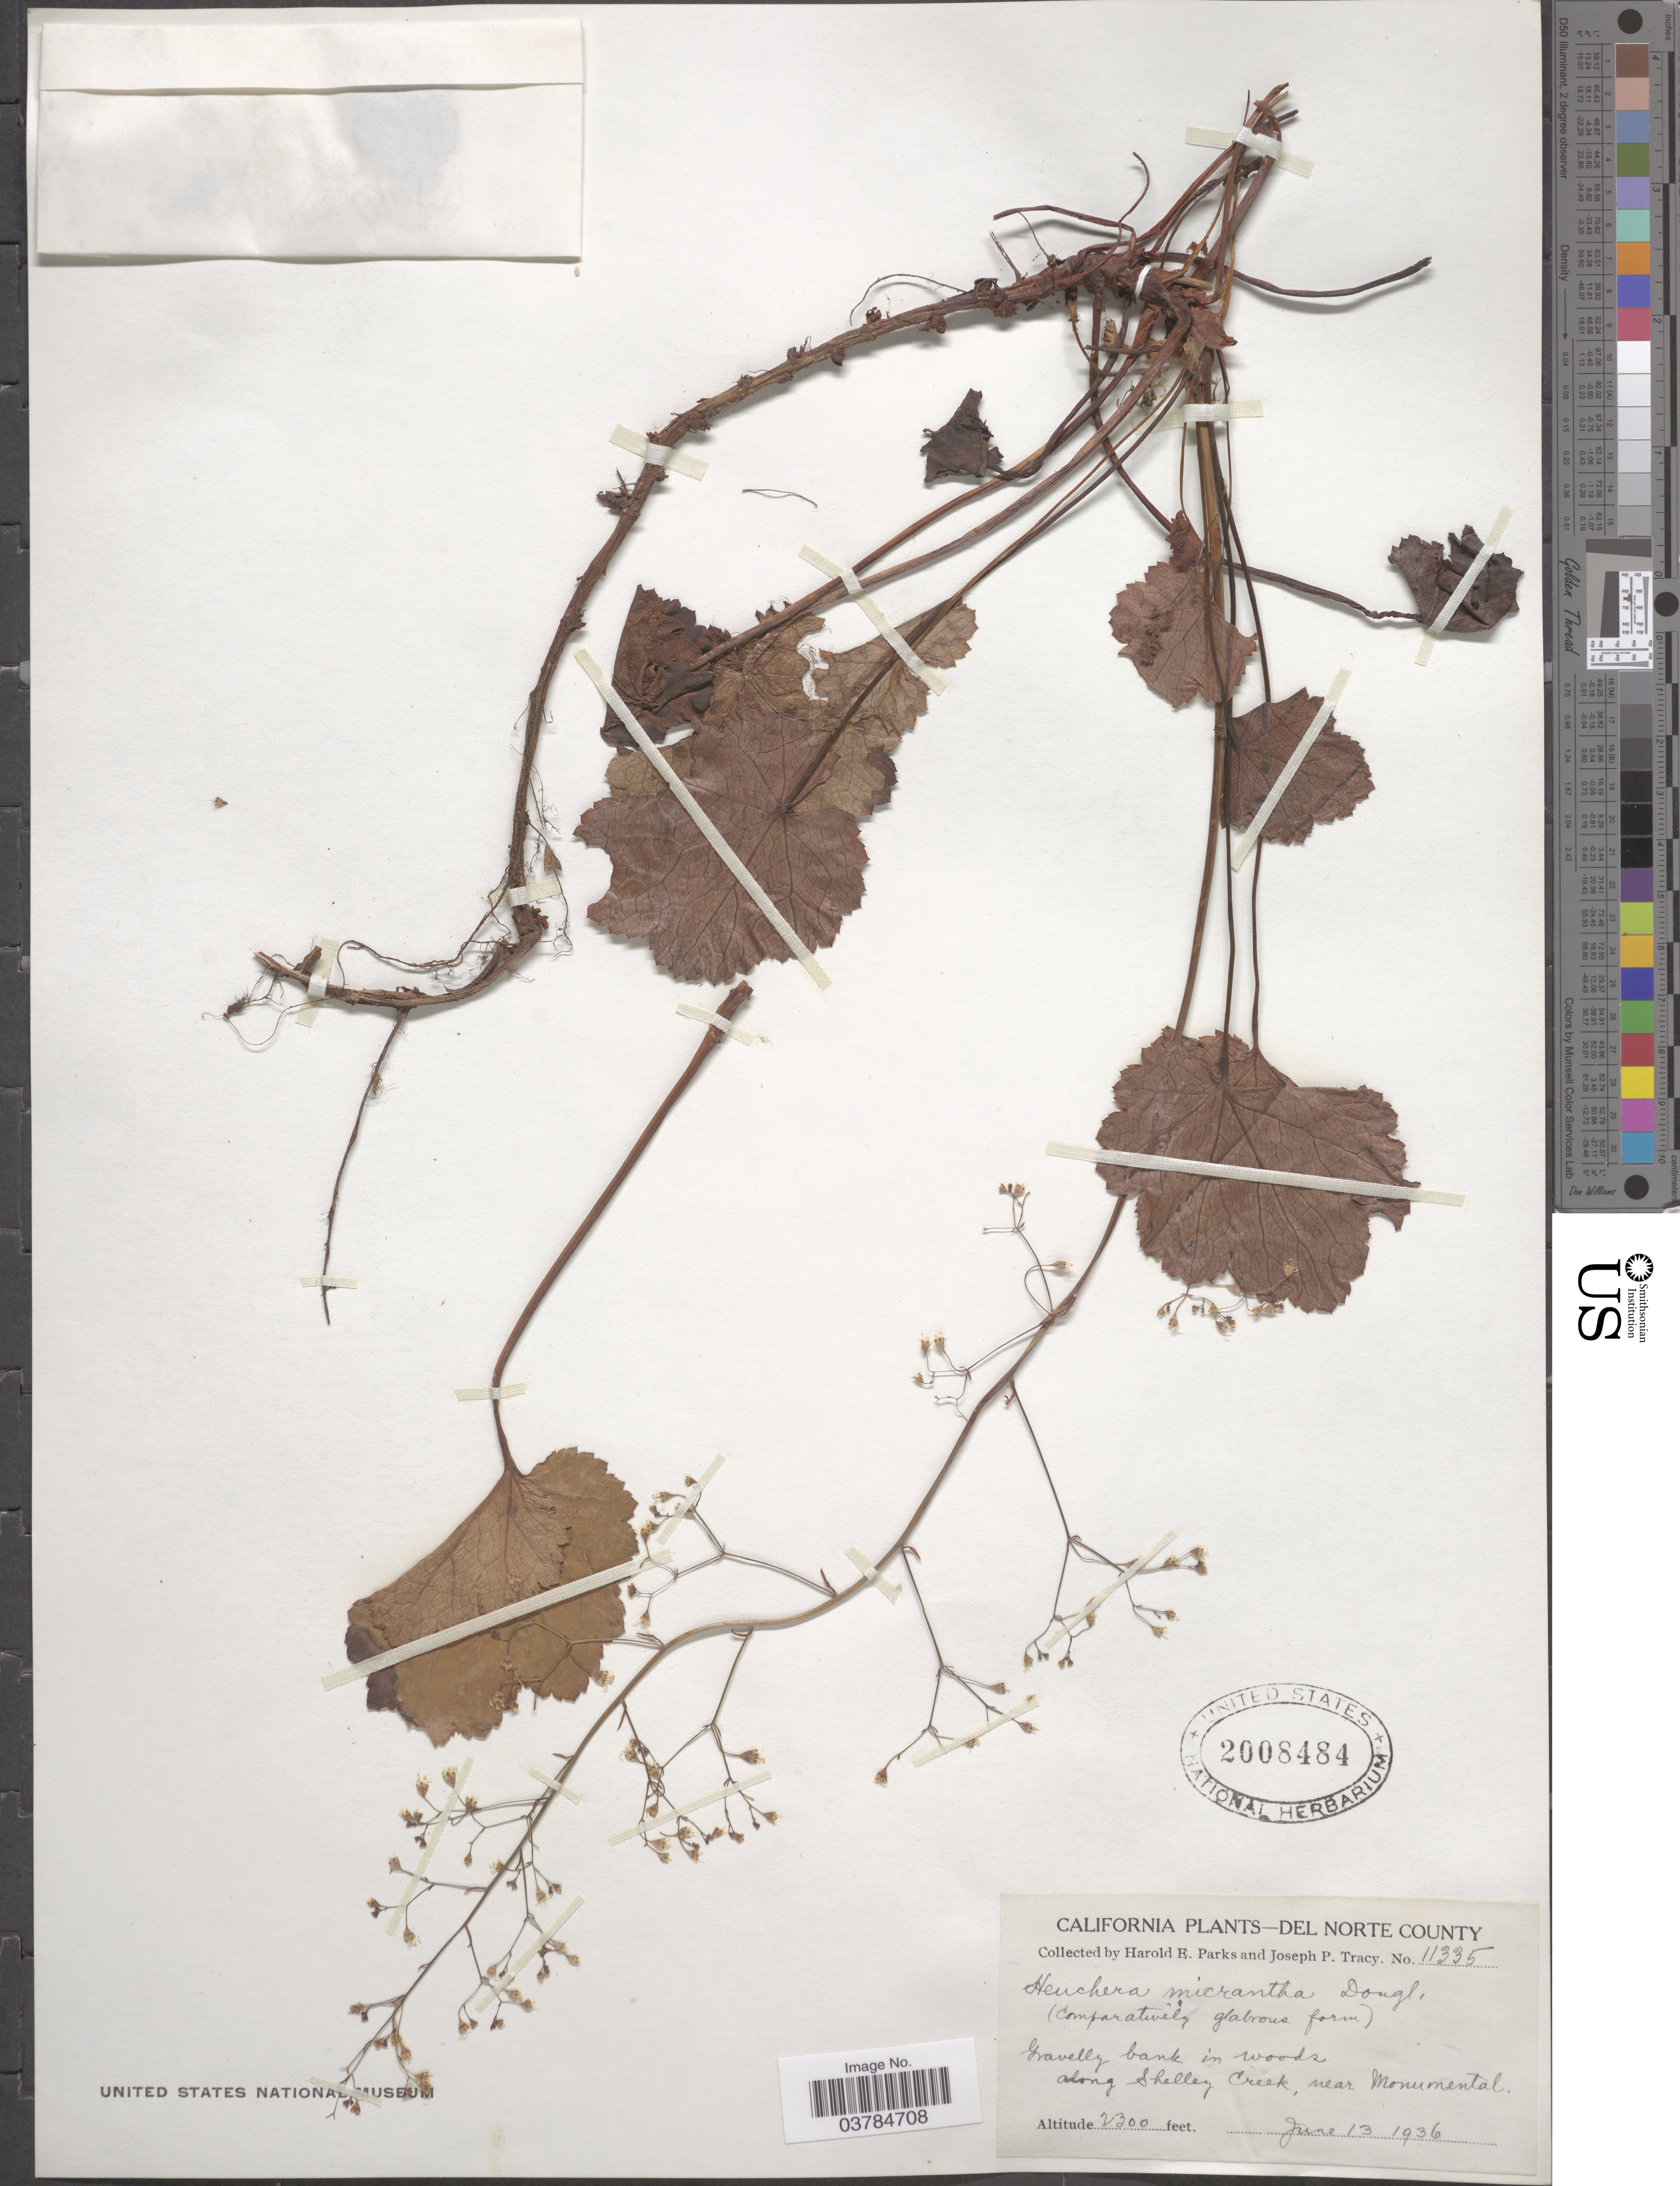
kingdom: Plantae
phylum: Tracheophyta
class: Magnoliopsida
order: Saxifragales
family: Saxifragaceae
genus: Heuchera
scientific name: Heuchera micrantha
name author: Douglas ex Lindl.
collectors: H. E. Parks & J. Tracy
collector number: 11335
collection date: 1936-06-13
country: United States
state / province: California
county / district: Del Norte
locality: Del Norte County. Along Shelley Creek, near Monumental.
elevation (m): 701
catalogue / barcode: US 2008484